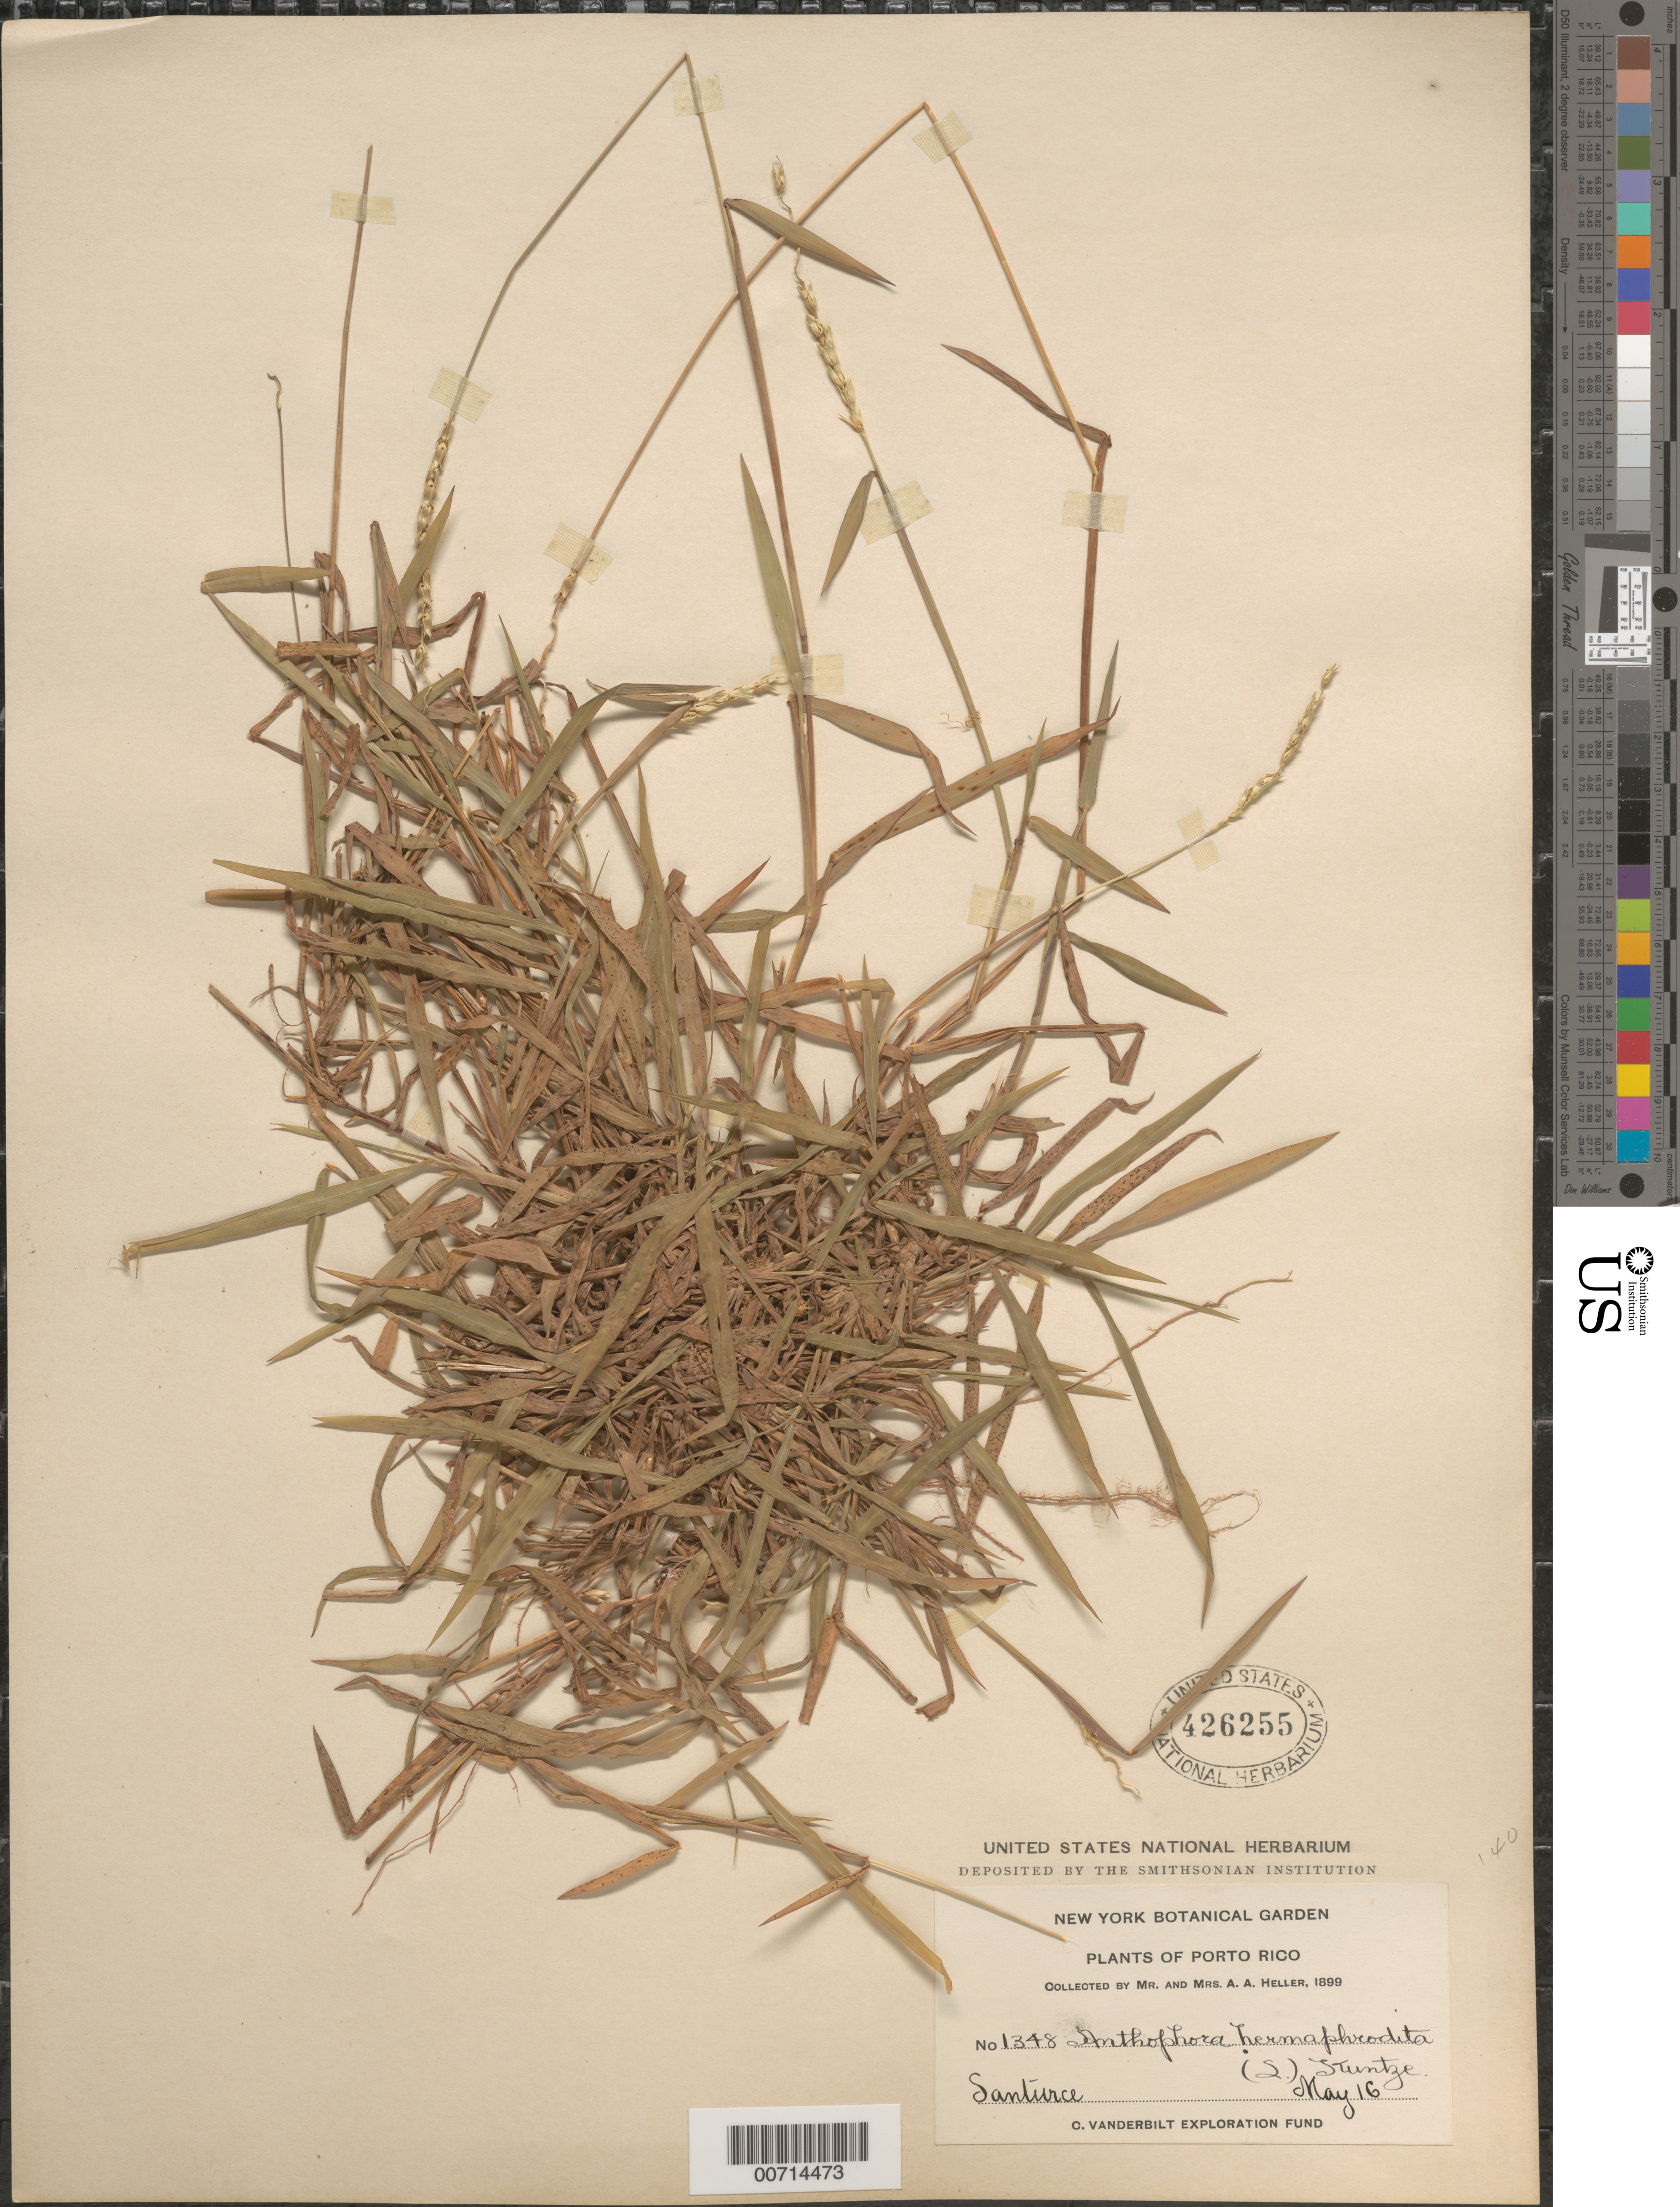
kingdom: Plantae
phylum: Tracheophyta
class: Liliopsida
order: Poales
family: Poaceae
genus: Anthephora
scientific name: Anthephora hermaphrodita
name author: (L.) Kuntze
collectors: A. A. Heller & E. G. Heller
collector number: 1348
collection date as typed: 16 May 1899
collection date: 1899-05-16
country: Puerto Rico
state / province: San Juan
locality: Santurce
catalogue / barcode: US 426255